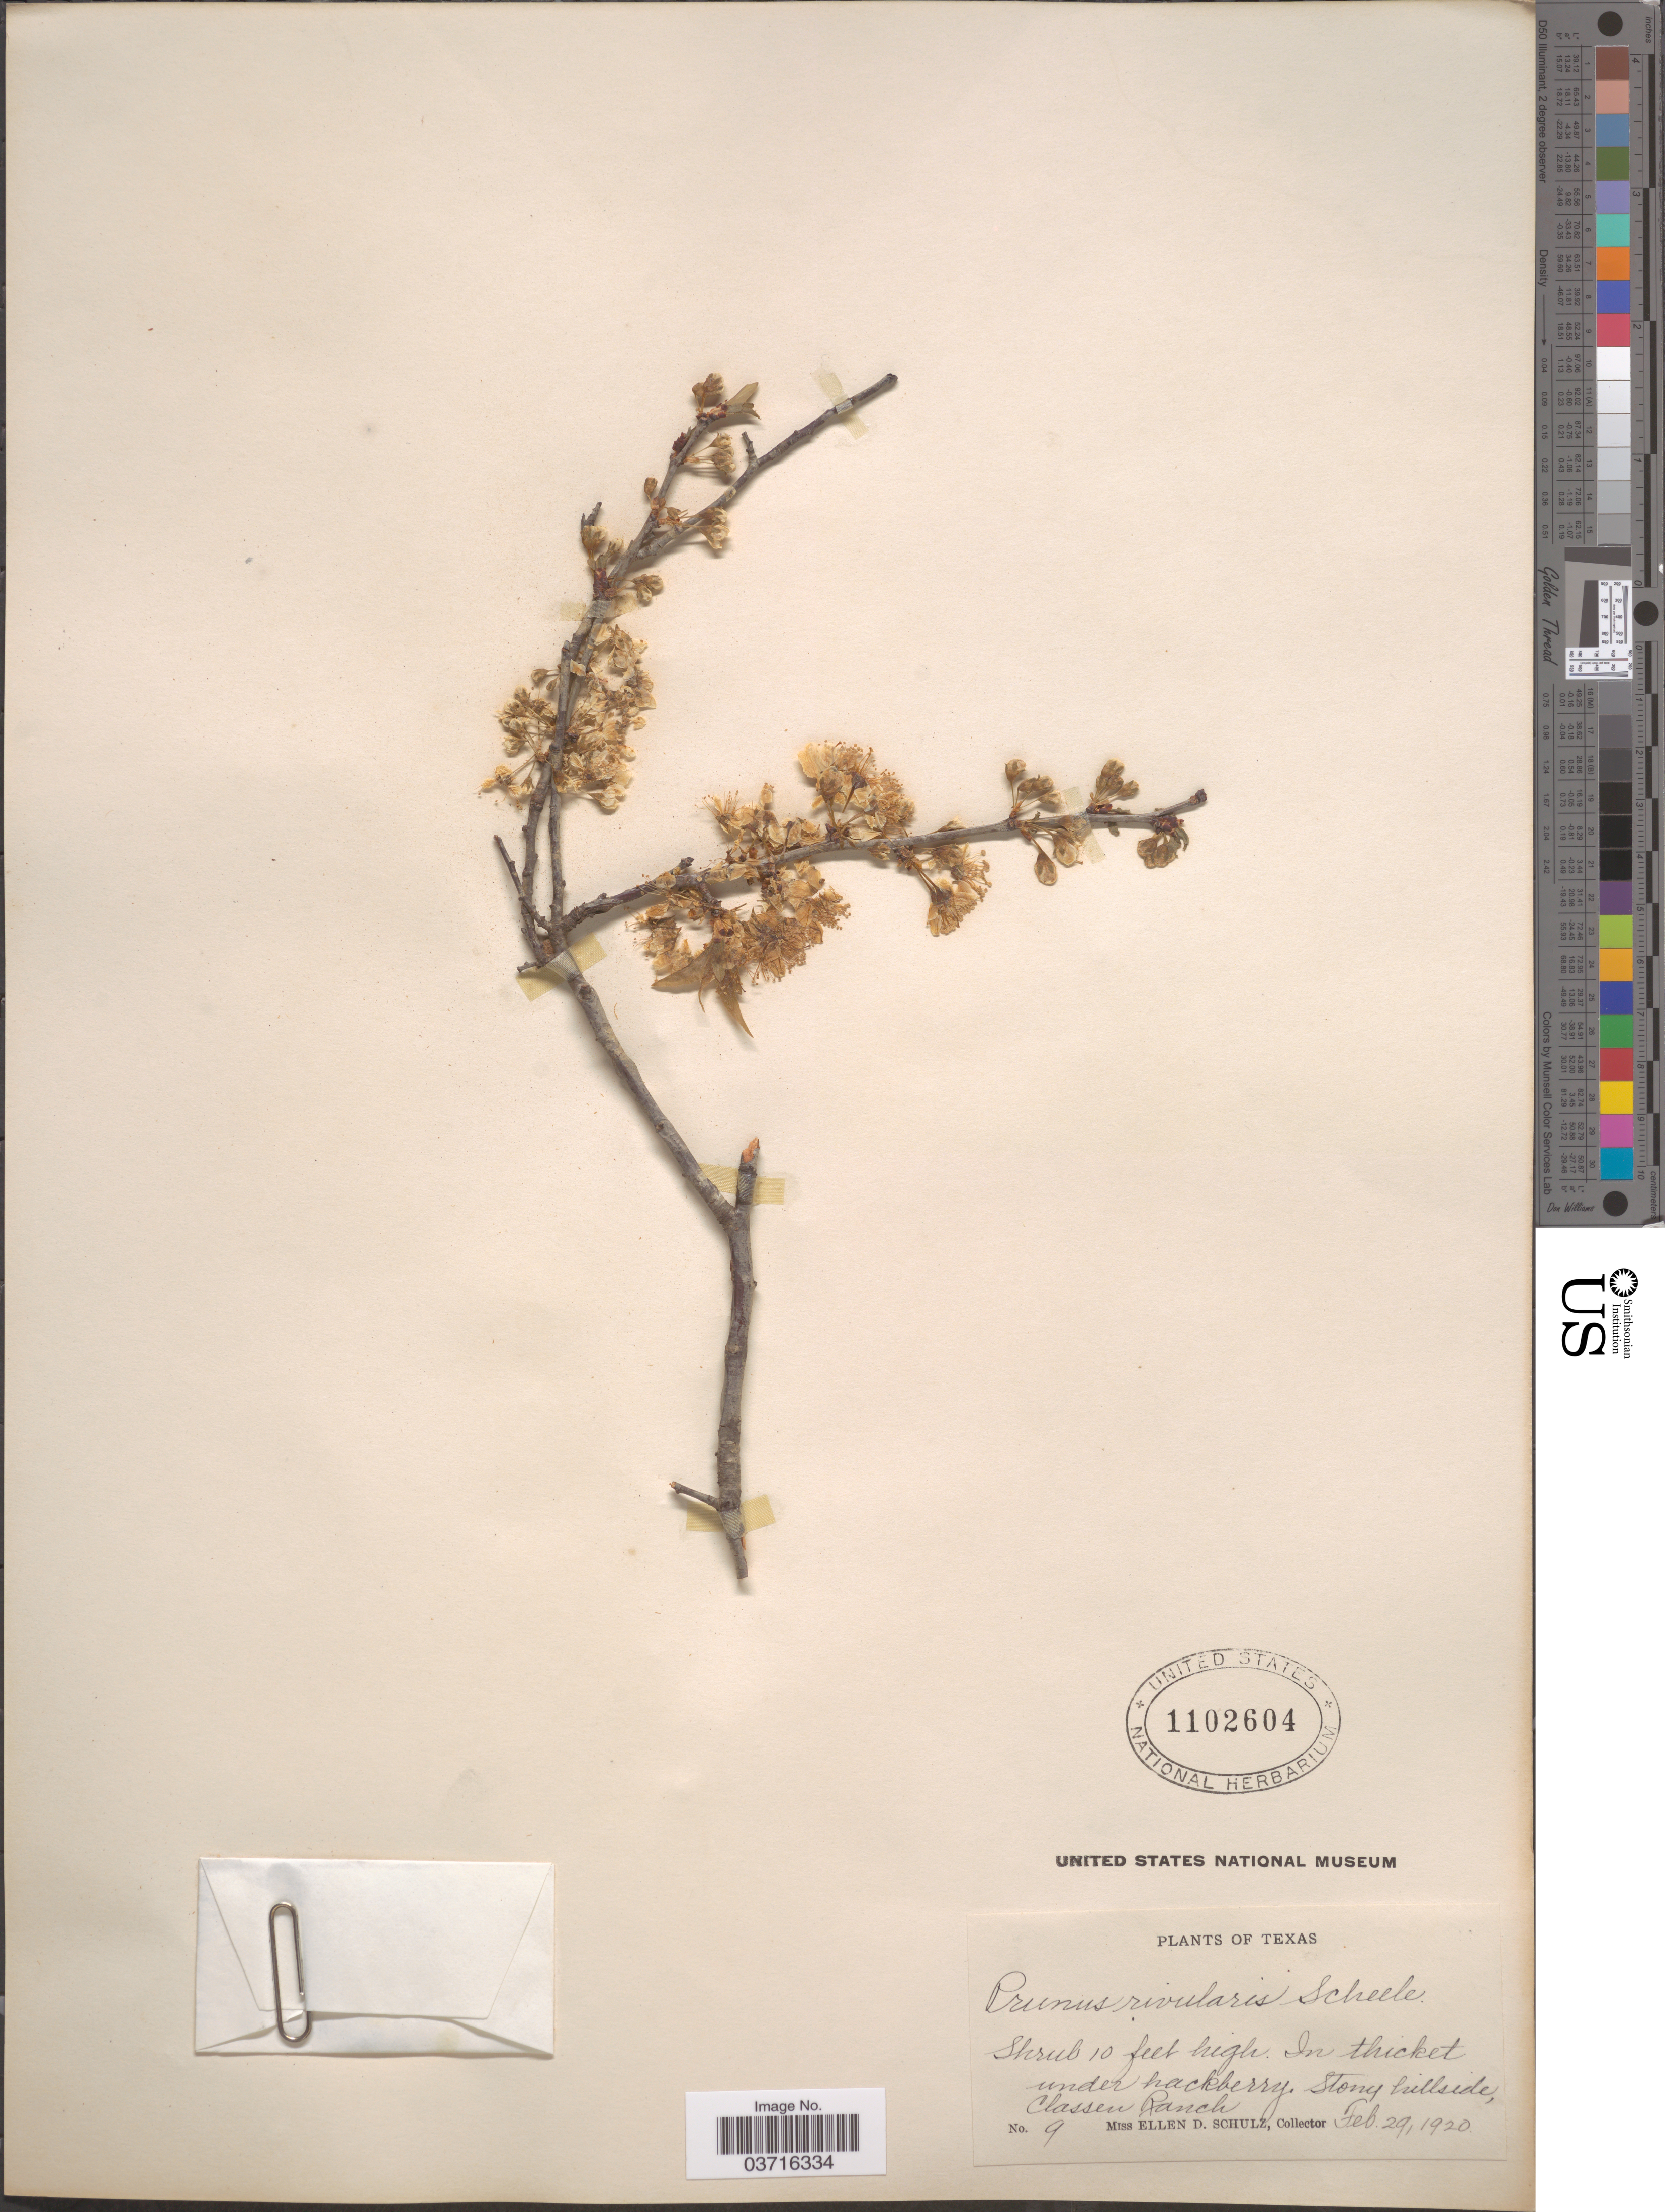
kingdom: Plantae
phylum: Tracheophyta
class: Magnoliopsida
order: Rosales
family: Rosaceae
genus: Prunus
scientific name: Prunus rivularis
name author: Scheele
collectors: E. D. Schulz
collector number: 9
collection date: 1920-02-29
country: United States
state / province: Texas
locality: Classen Ranch.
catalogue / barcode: US 1102604